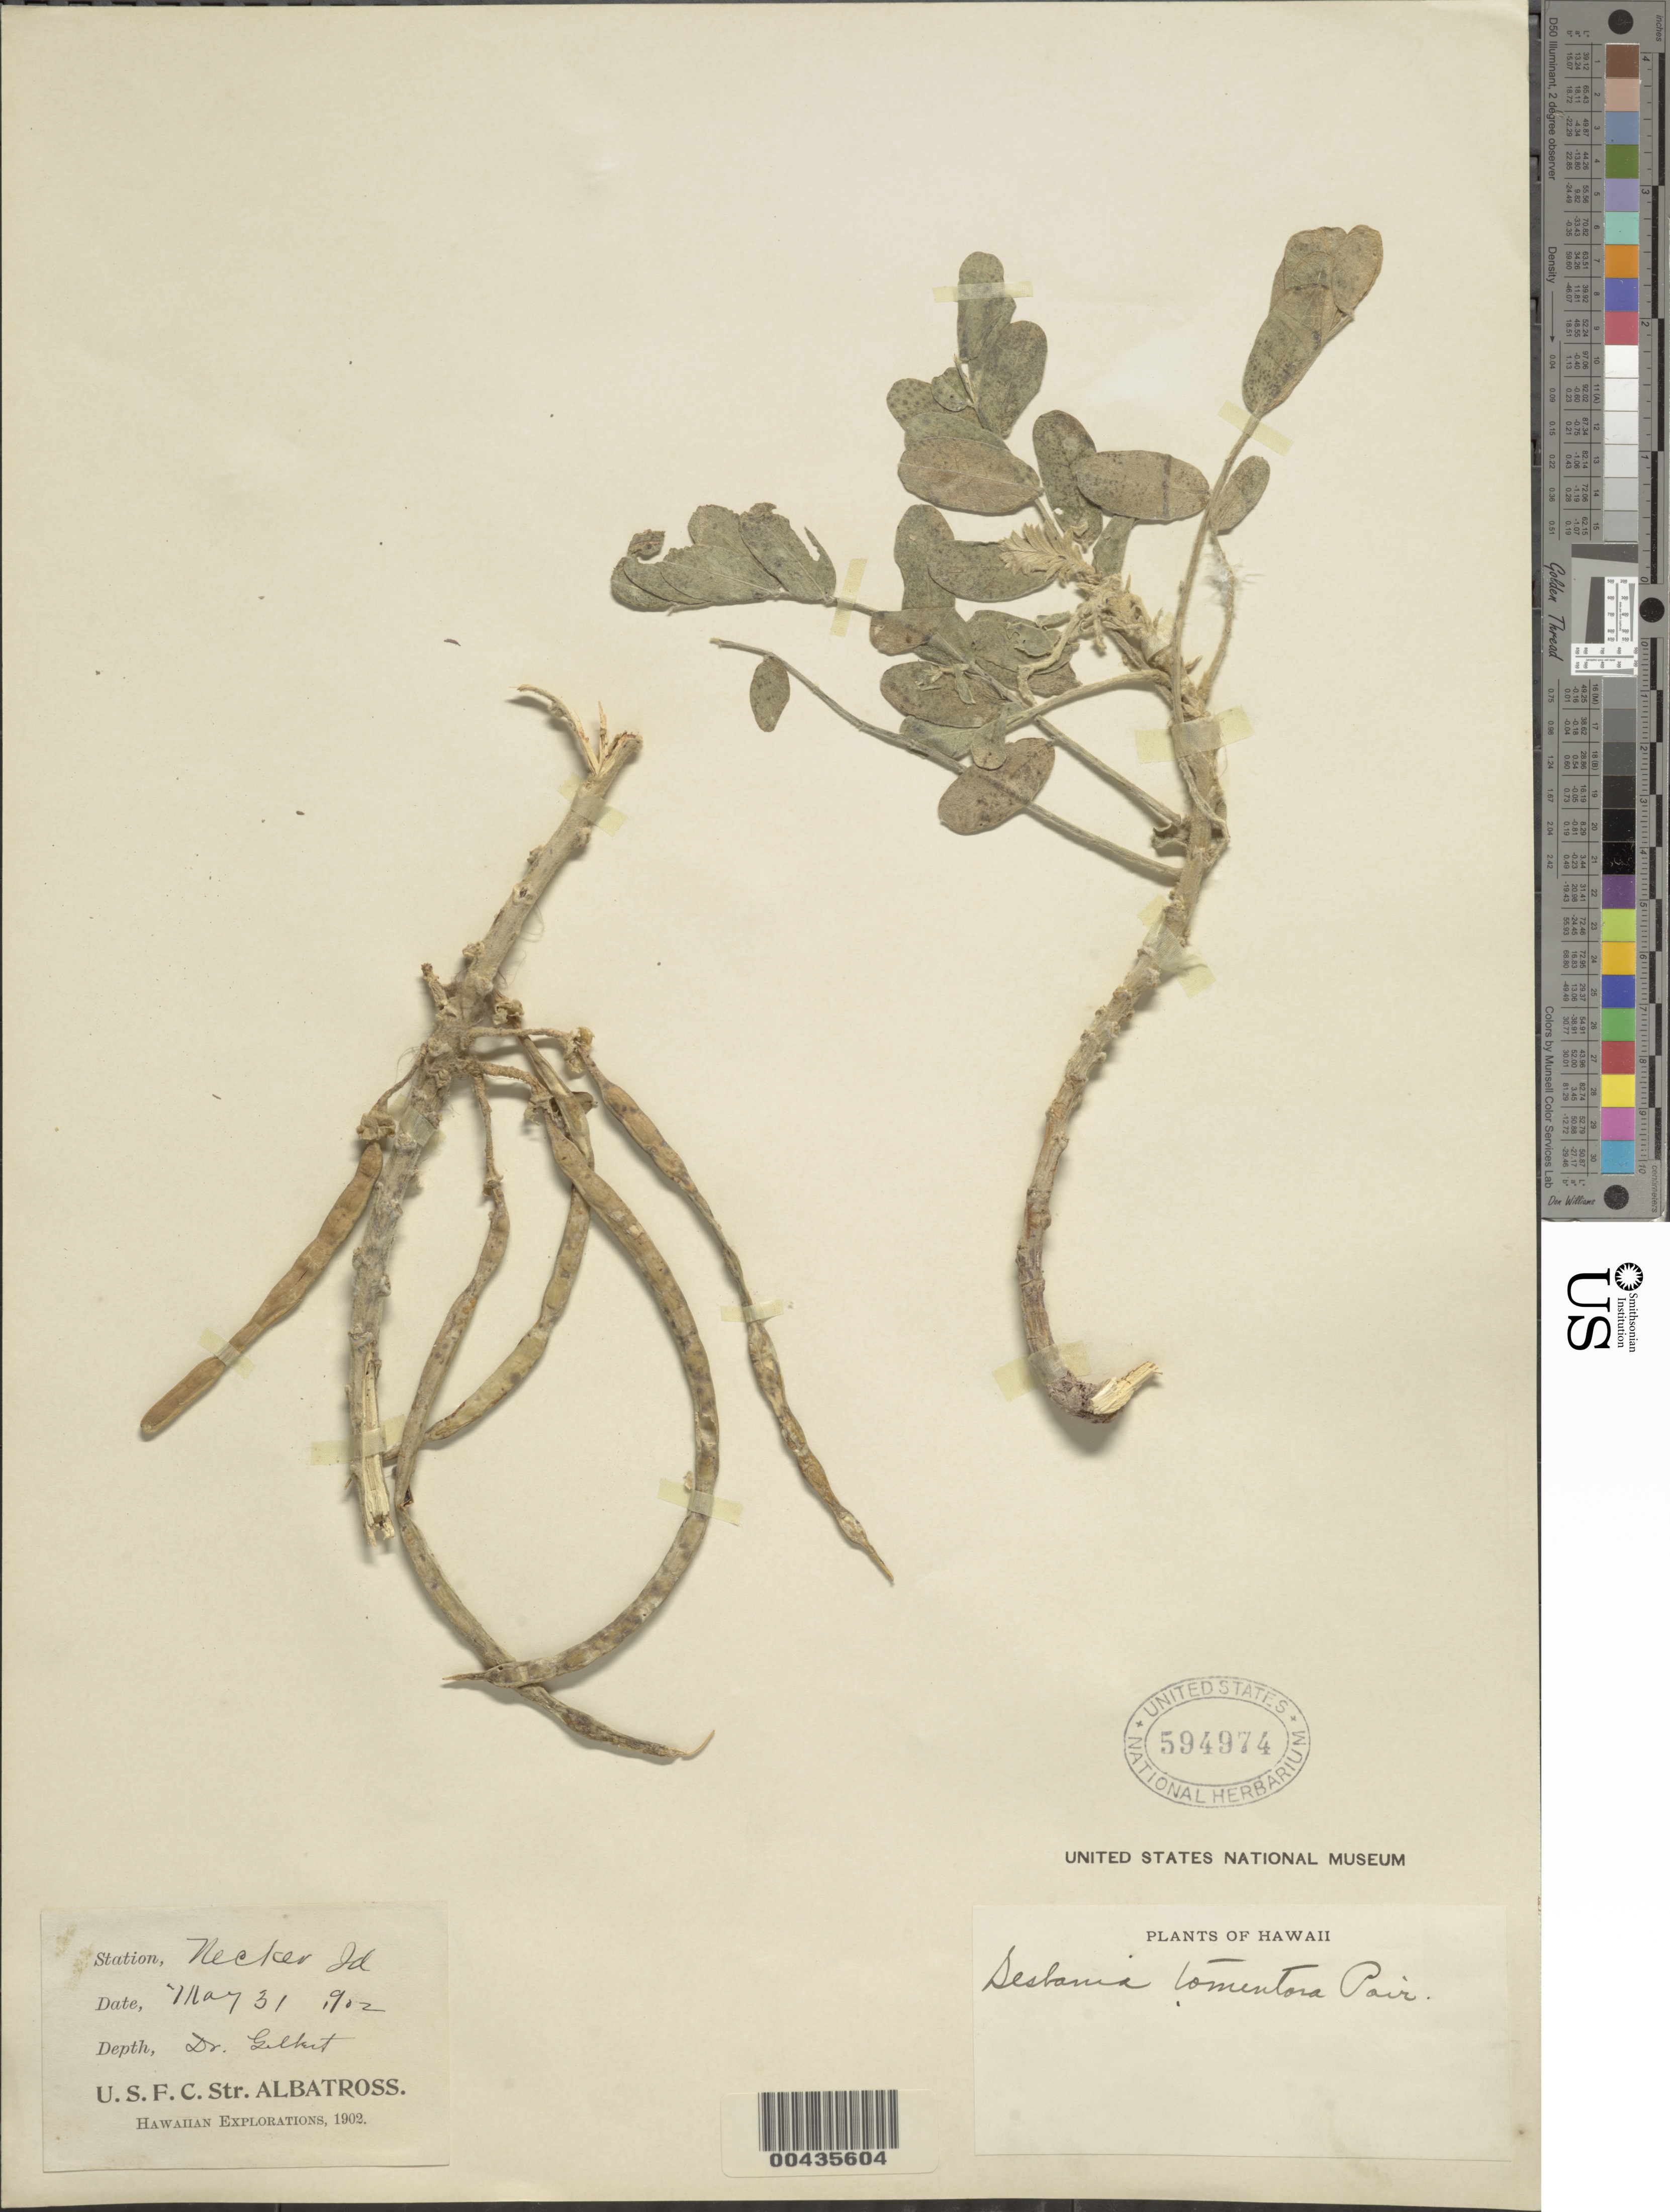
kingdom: Plantae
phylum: Tracheophyta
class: Magnoliopsida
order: Fabales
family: Fabaceae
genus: Sesbania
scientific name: Sesbania tomentosa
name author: Hook. & Arn.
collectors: -. Gilbert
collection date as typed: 31 May 1902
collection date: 1902-05-31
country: United States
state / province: Hawaii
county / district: Honolulu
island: Necker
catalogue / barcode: US 594974